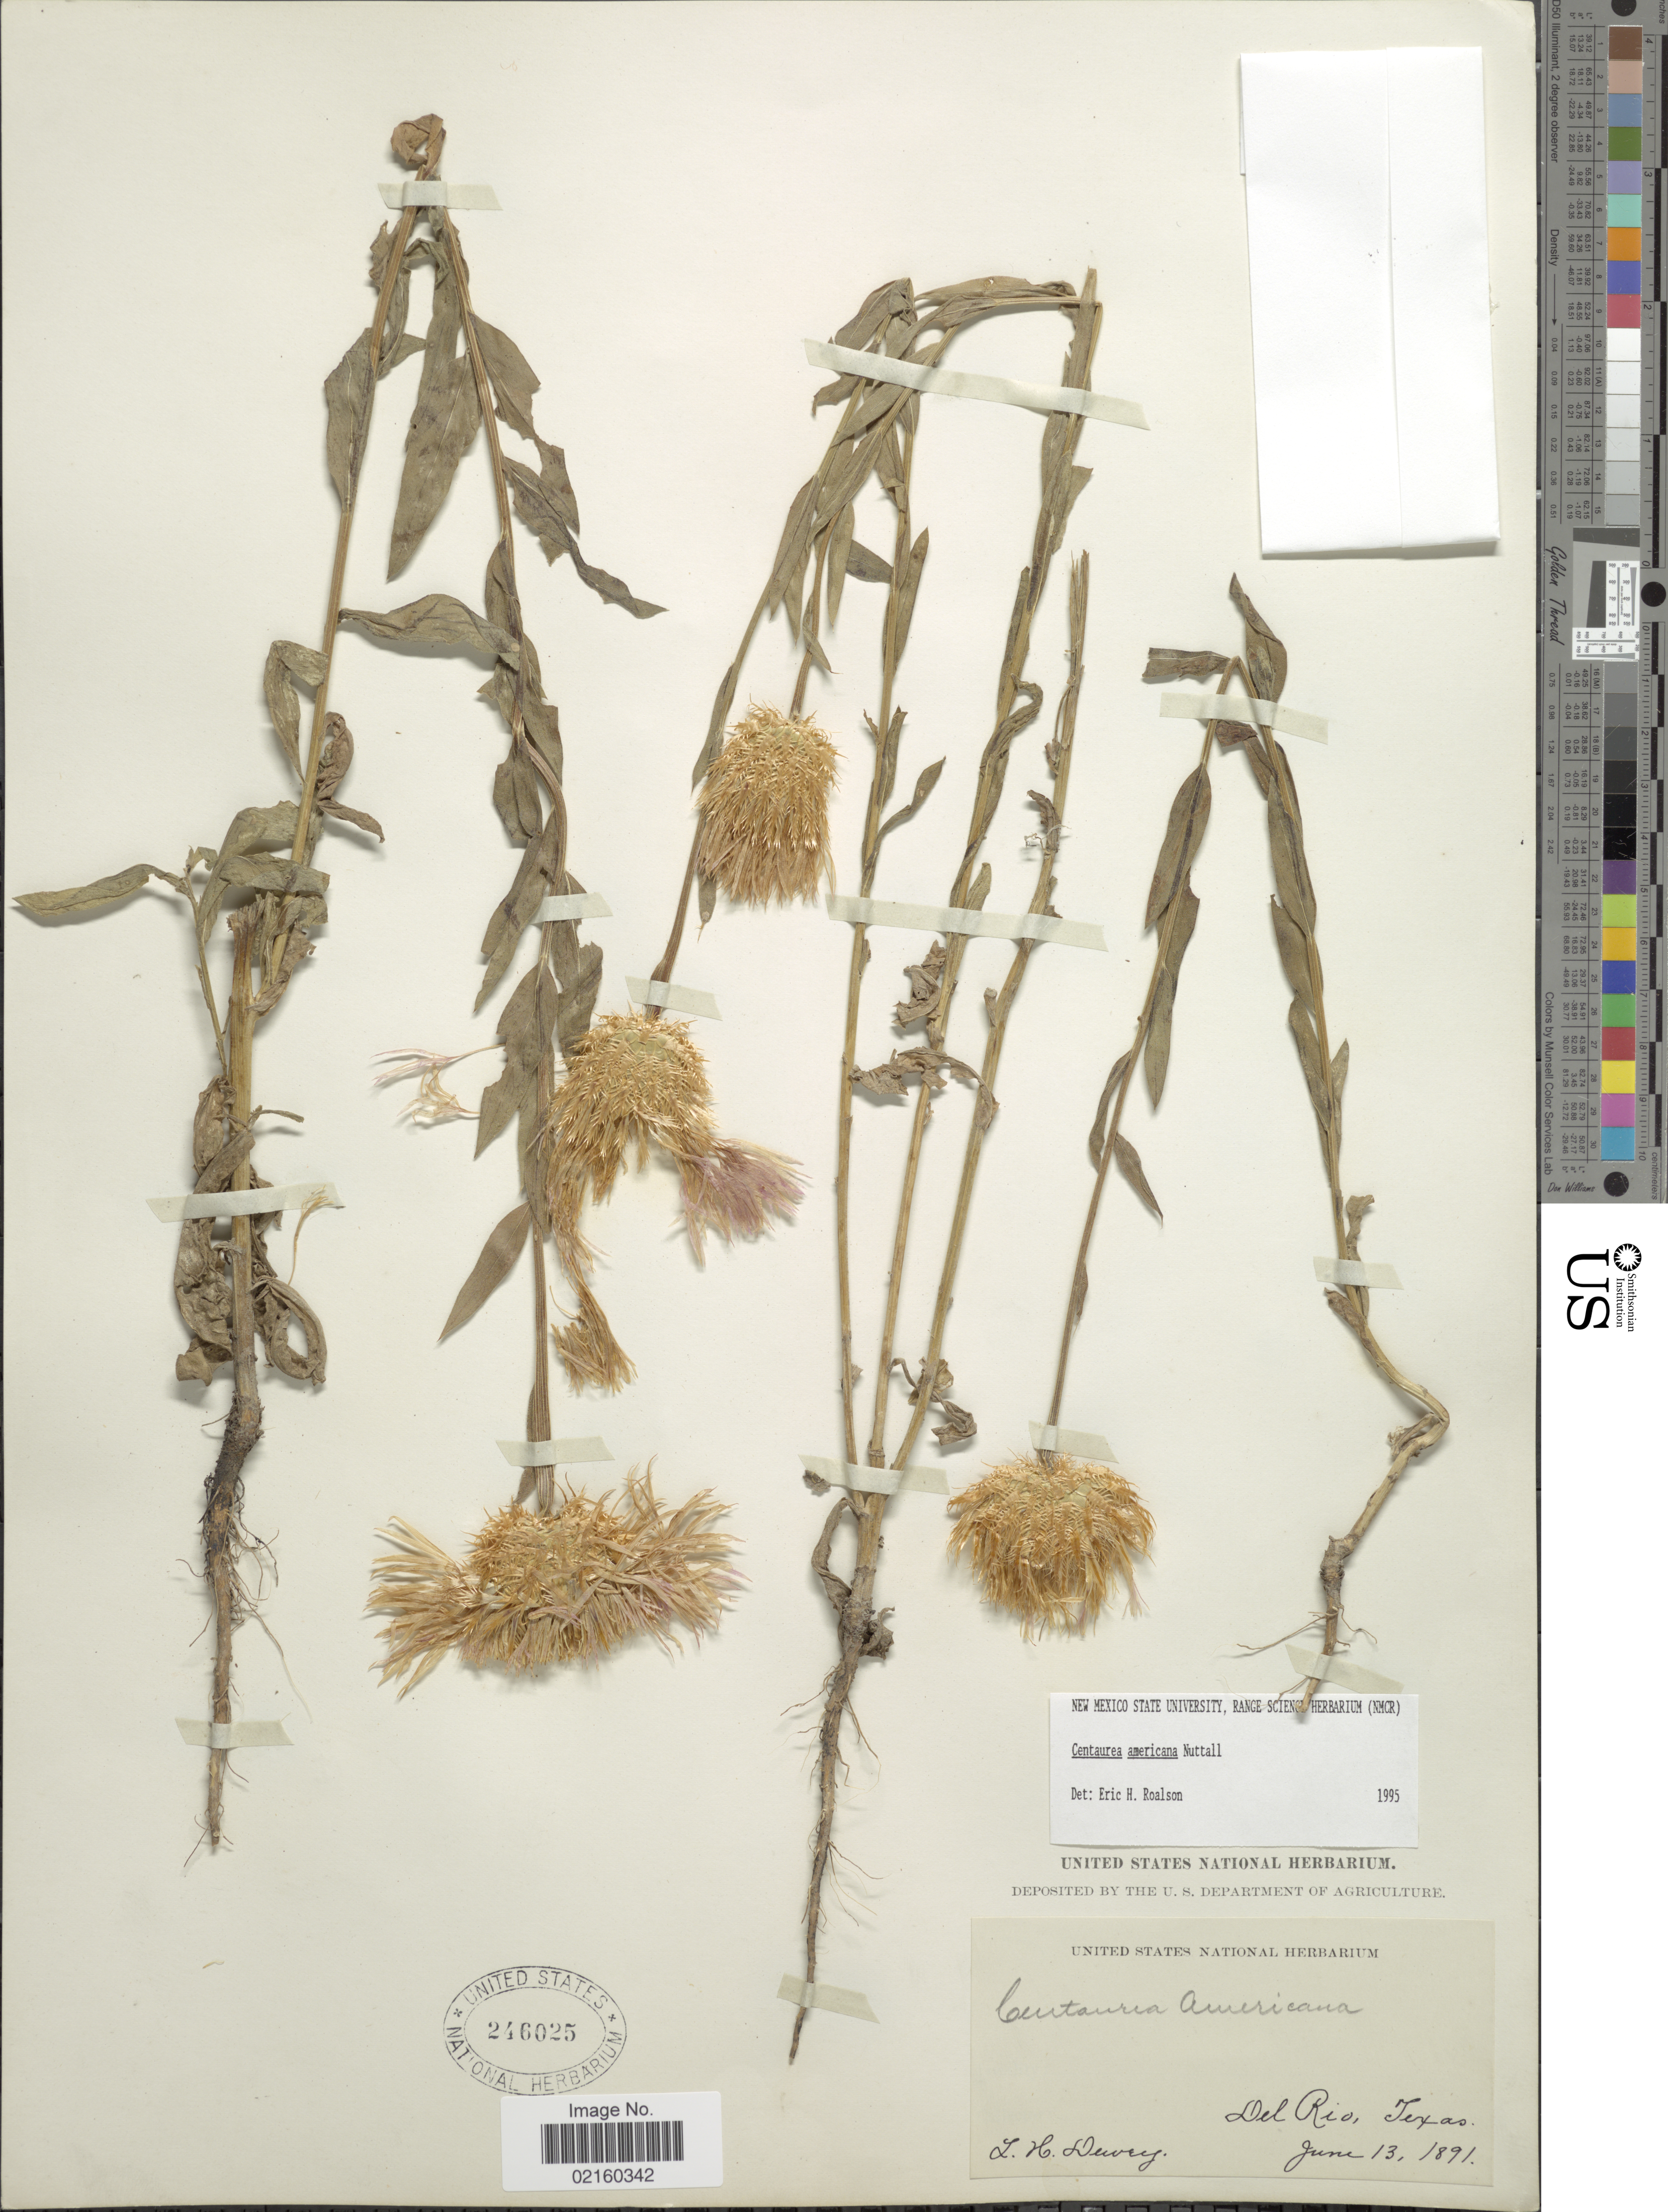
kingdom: Plantae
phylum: Tracheophyta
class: Magnoliopsida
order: Asterales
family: Asteraceae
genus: Plectocephalus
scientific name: Plectocephalus americanus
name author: (Nutt.) D. Don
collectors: L. H. Dewey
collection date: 1891-06-13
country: United States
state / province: Texas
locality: Del Rio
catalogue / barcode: US 246025